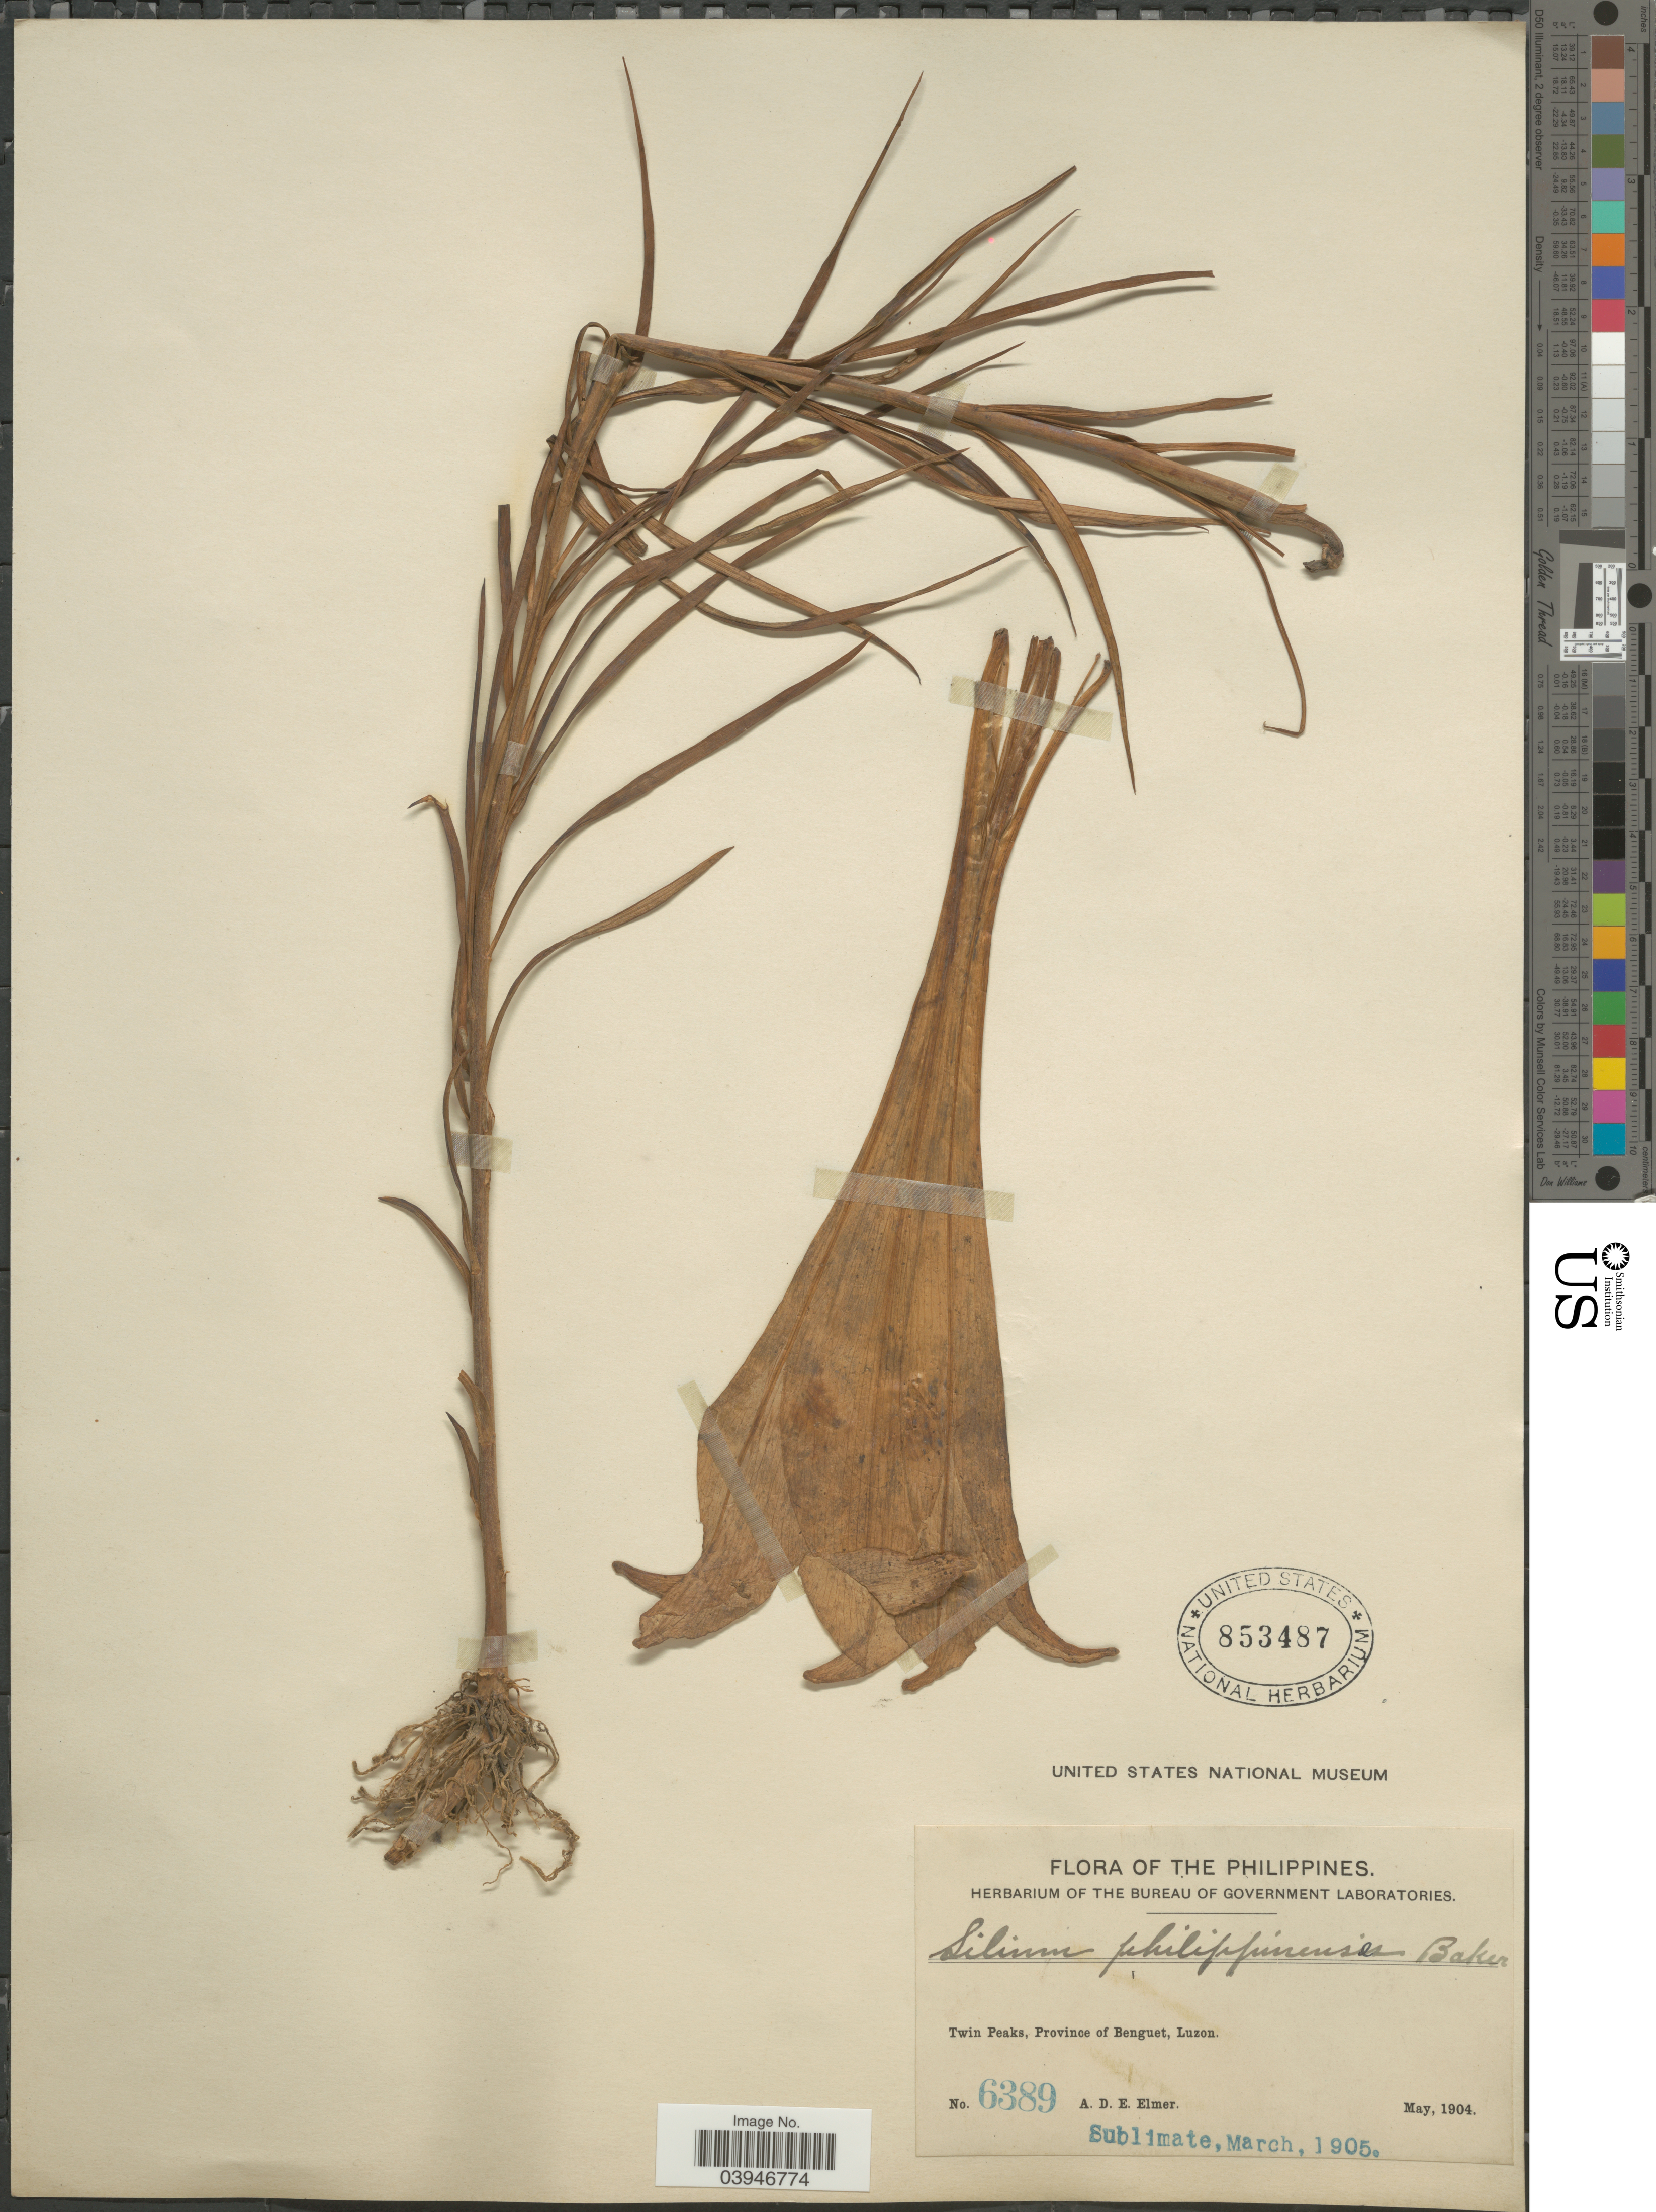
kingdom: Plantae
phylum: Tracheophyta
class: Liliopsida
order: Liliales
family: Liliaceae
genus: Lilium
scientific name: Lilium philippinense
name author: Baker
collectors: A. D. E. Elmer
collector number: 6389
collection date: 1904-05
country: Philippines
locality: Twin Peaks, Province of Benguet, Luzon.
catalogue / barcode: US 853487